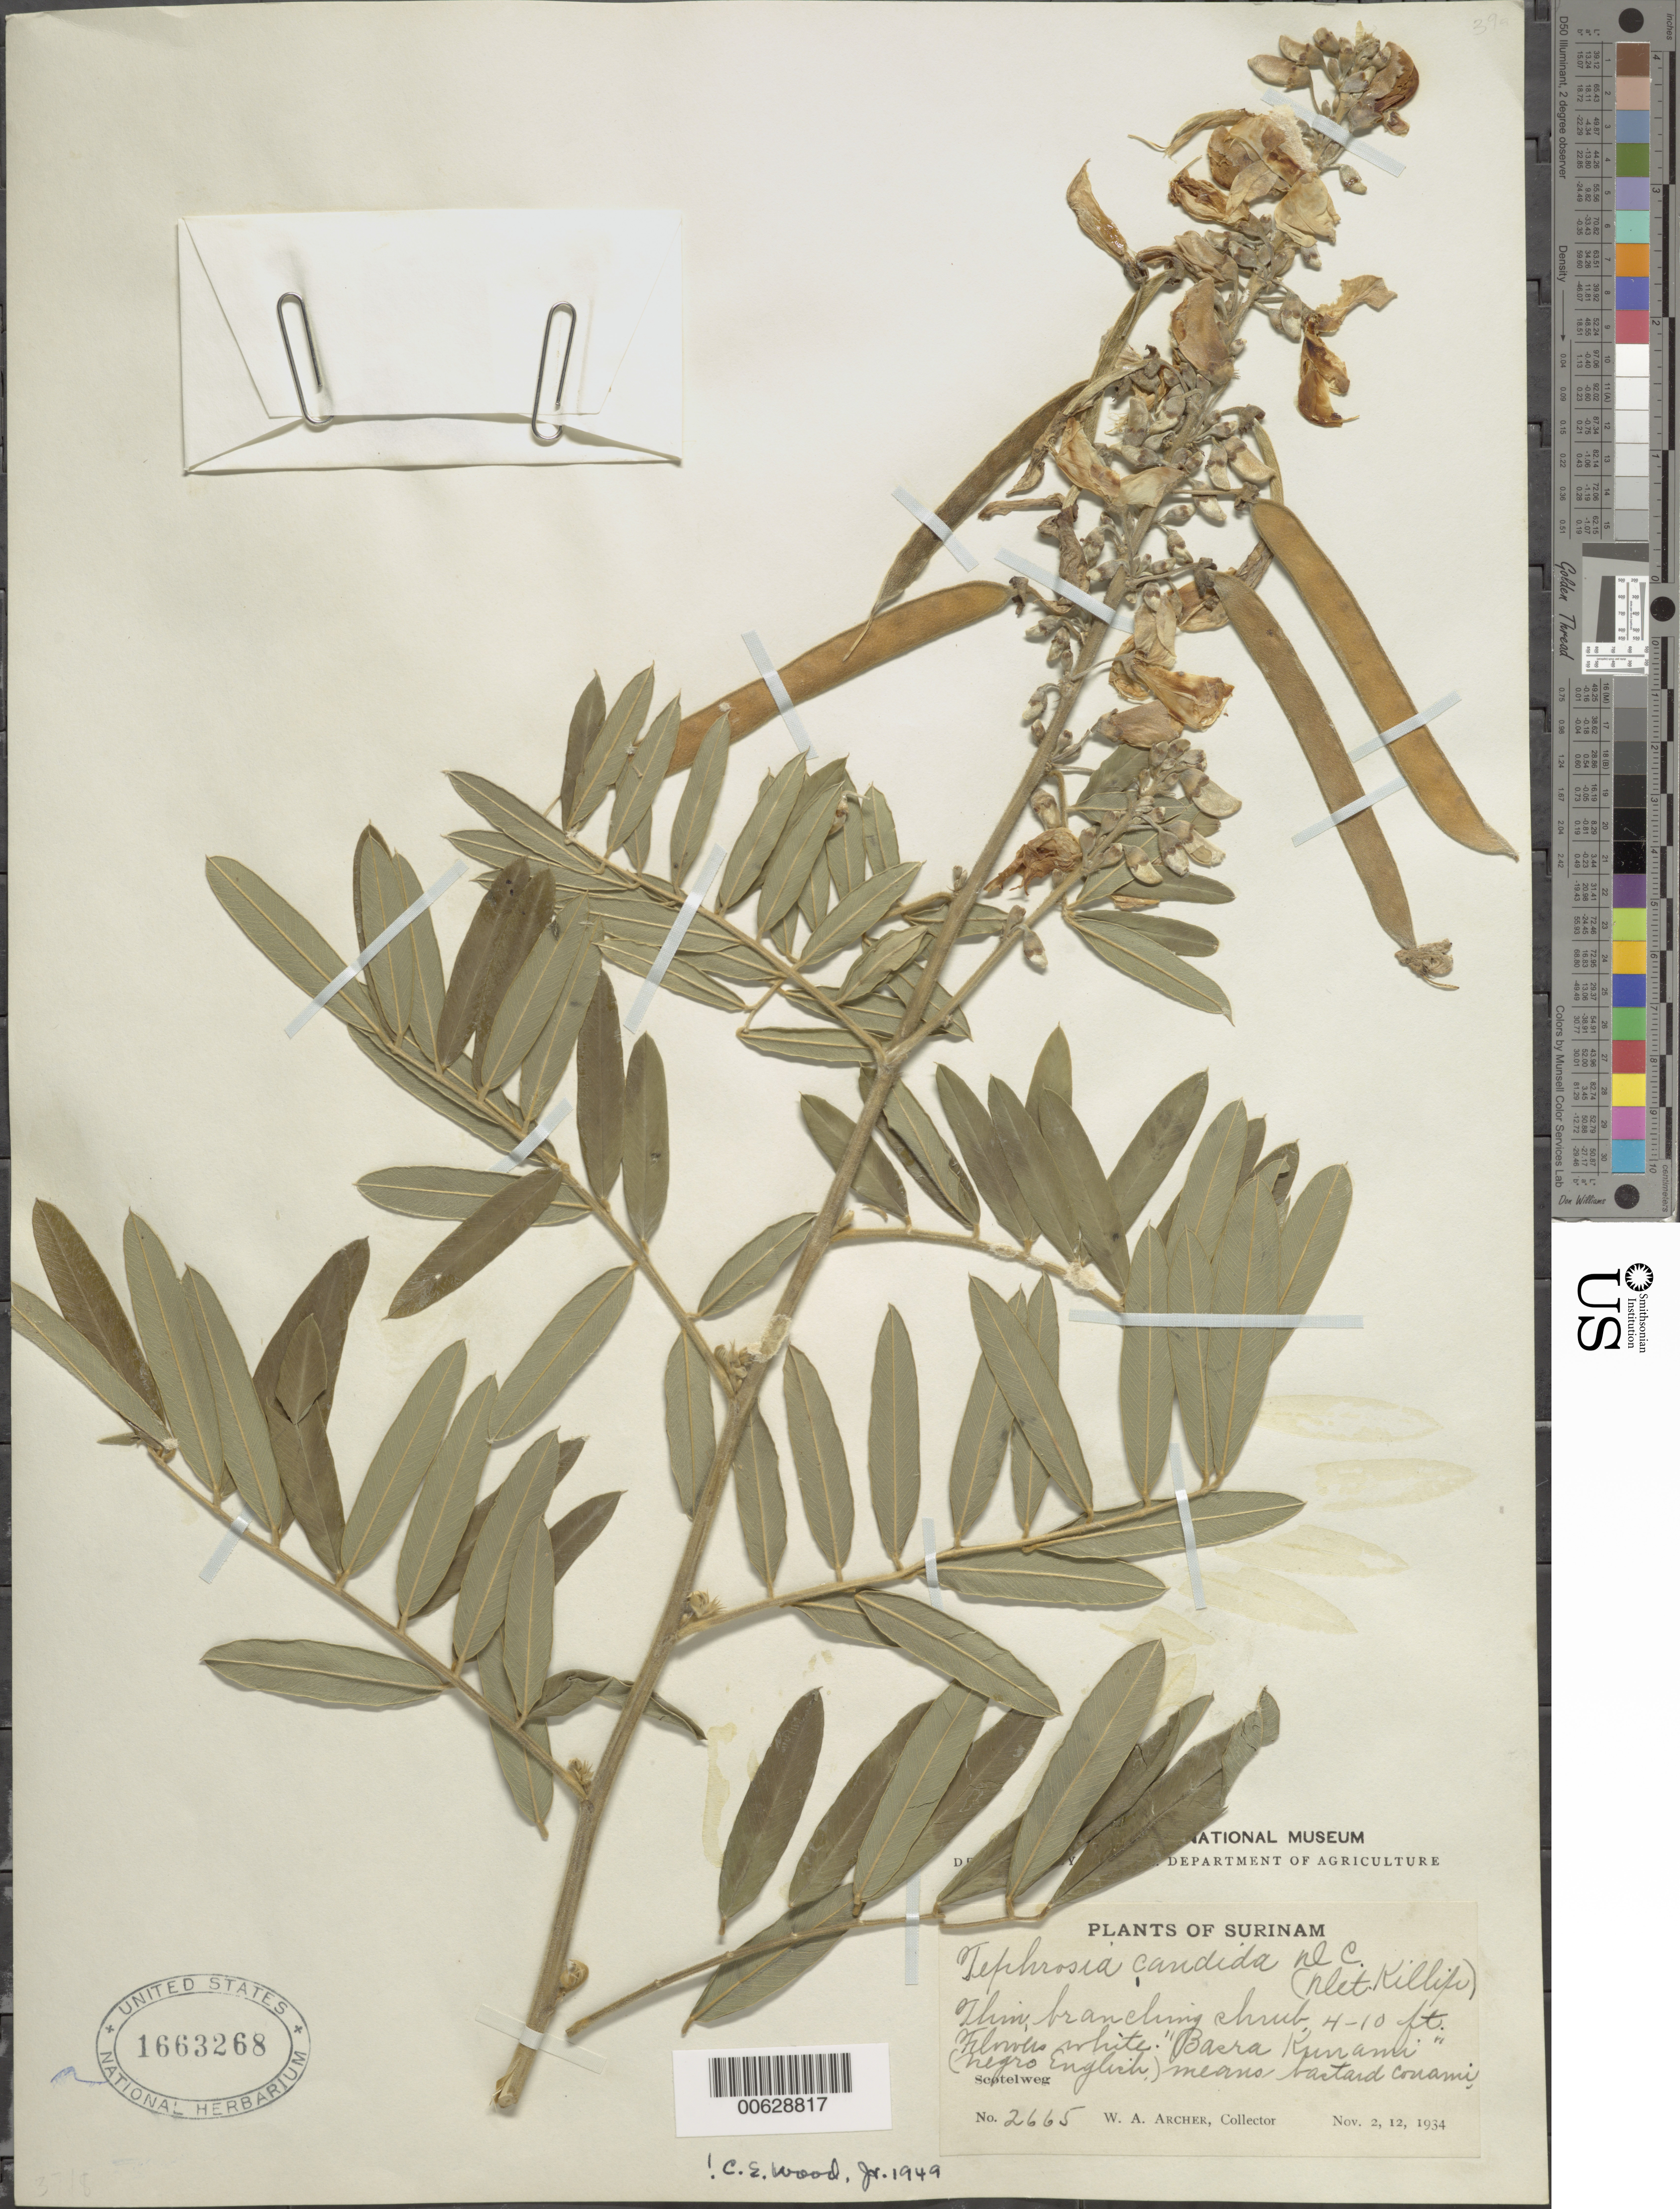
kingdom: Plantae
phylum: Tracheophyta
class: Magnoliopsida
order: Fabales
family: Fabaceae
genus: Tephrosia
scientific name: Tephrosia candida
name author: DC.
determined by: Wood, C. E., Jr.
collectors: W. A. Archer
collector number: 2665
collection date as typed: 2-Nov-34 or 12-Nov-34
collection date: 1934-11-02 or 1934-11-12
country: Suriname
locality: Scotelweg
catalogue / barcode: US 1663268